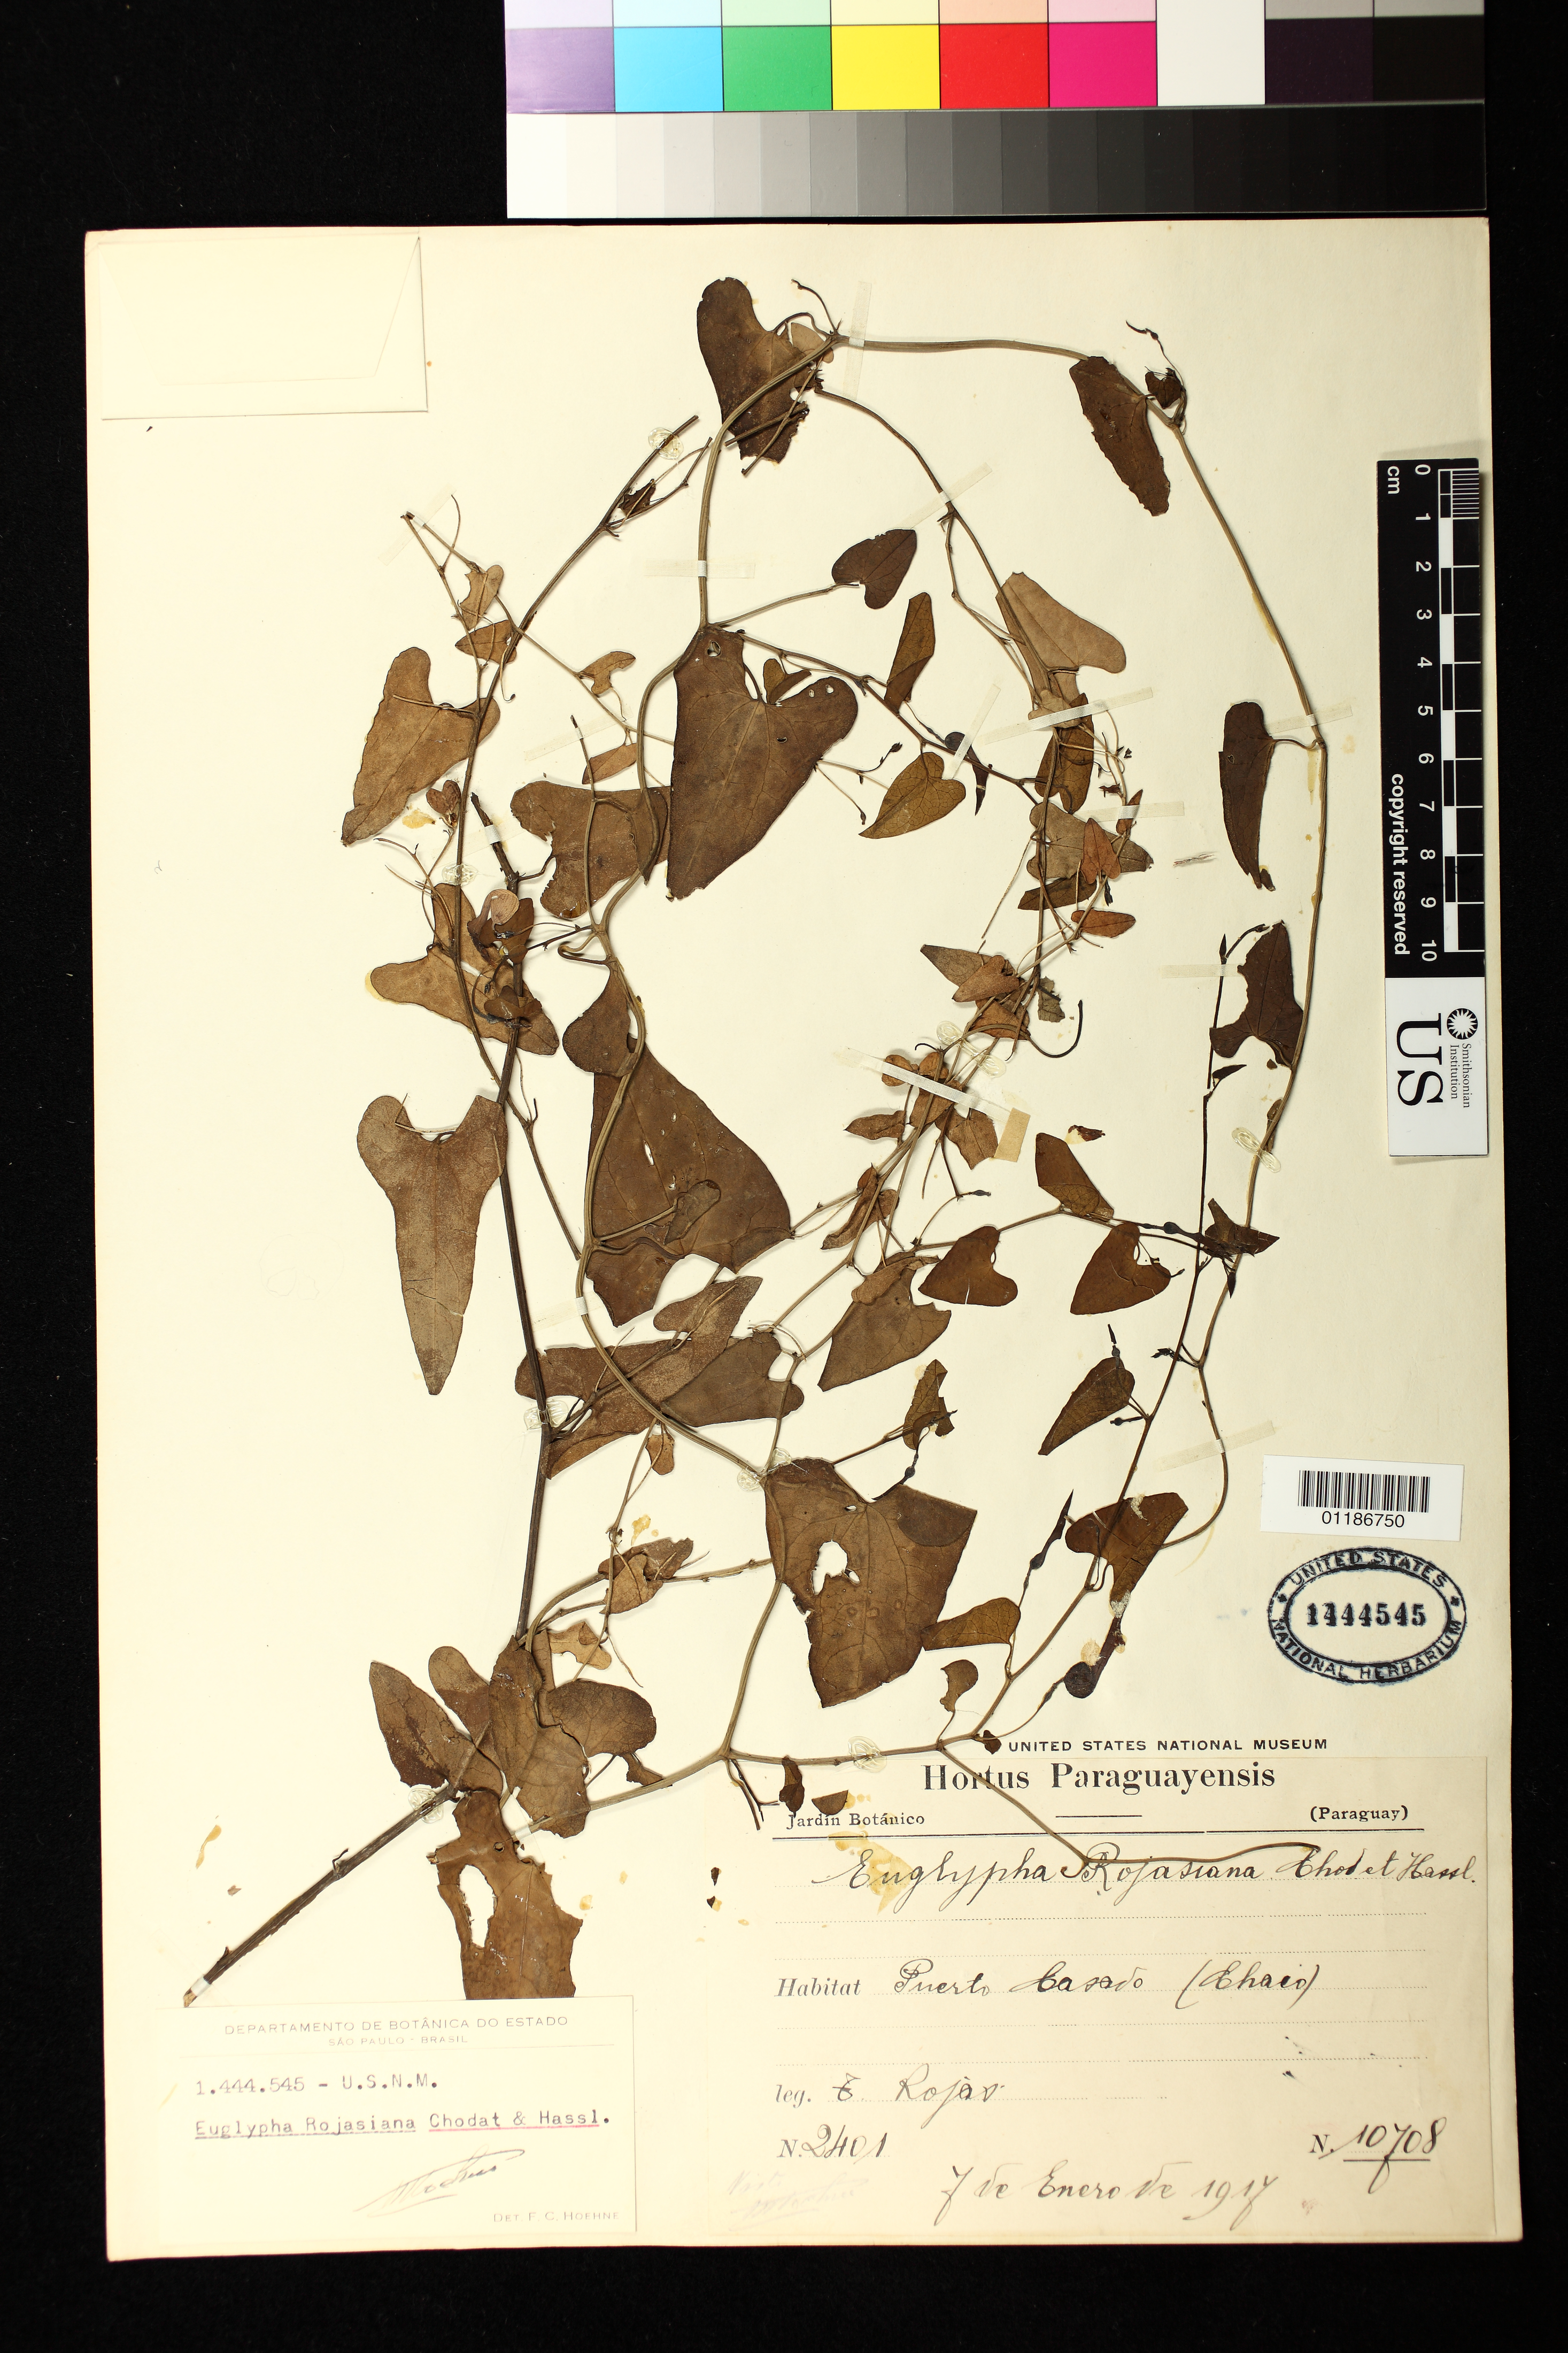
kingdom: Plantae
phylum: Tracheophyta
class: Magnoliopsida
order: Piperales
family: Aristolochiaceae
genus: Aristolochia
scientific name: Aristolochia rojasiana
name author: (Chodat & Hassl.) González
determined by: Strong, Mark T., (BOT), Smithsonian Institution - National Museum of Natural History (UNITED STATES)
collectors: T. Rojas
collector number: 2401 or 10708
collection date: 1917-01-07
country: Paraguay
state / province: Alto Paraguay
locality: Puerto Casado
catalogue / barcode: US 1444545